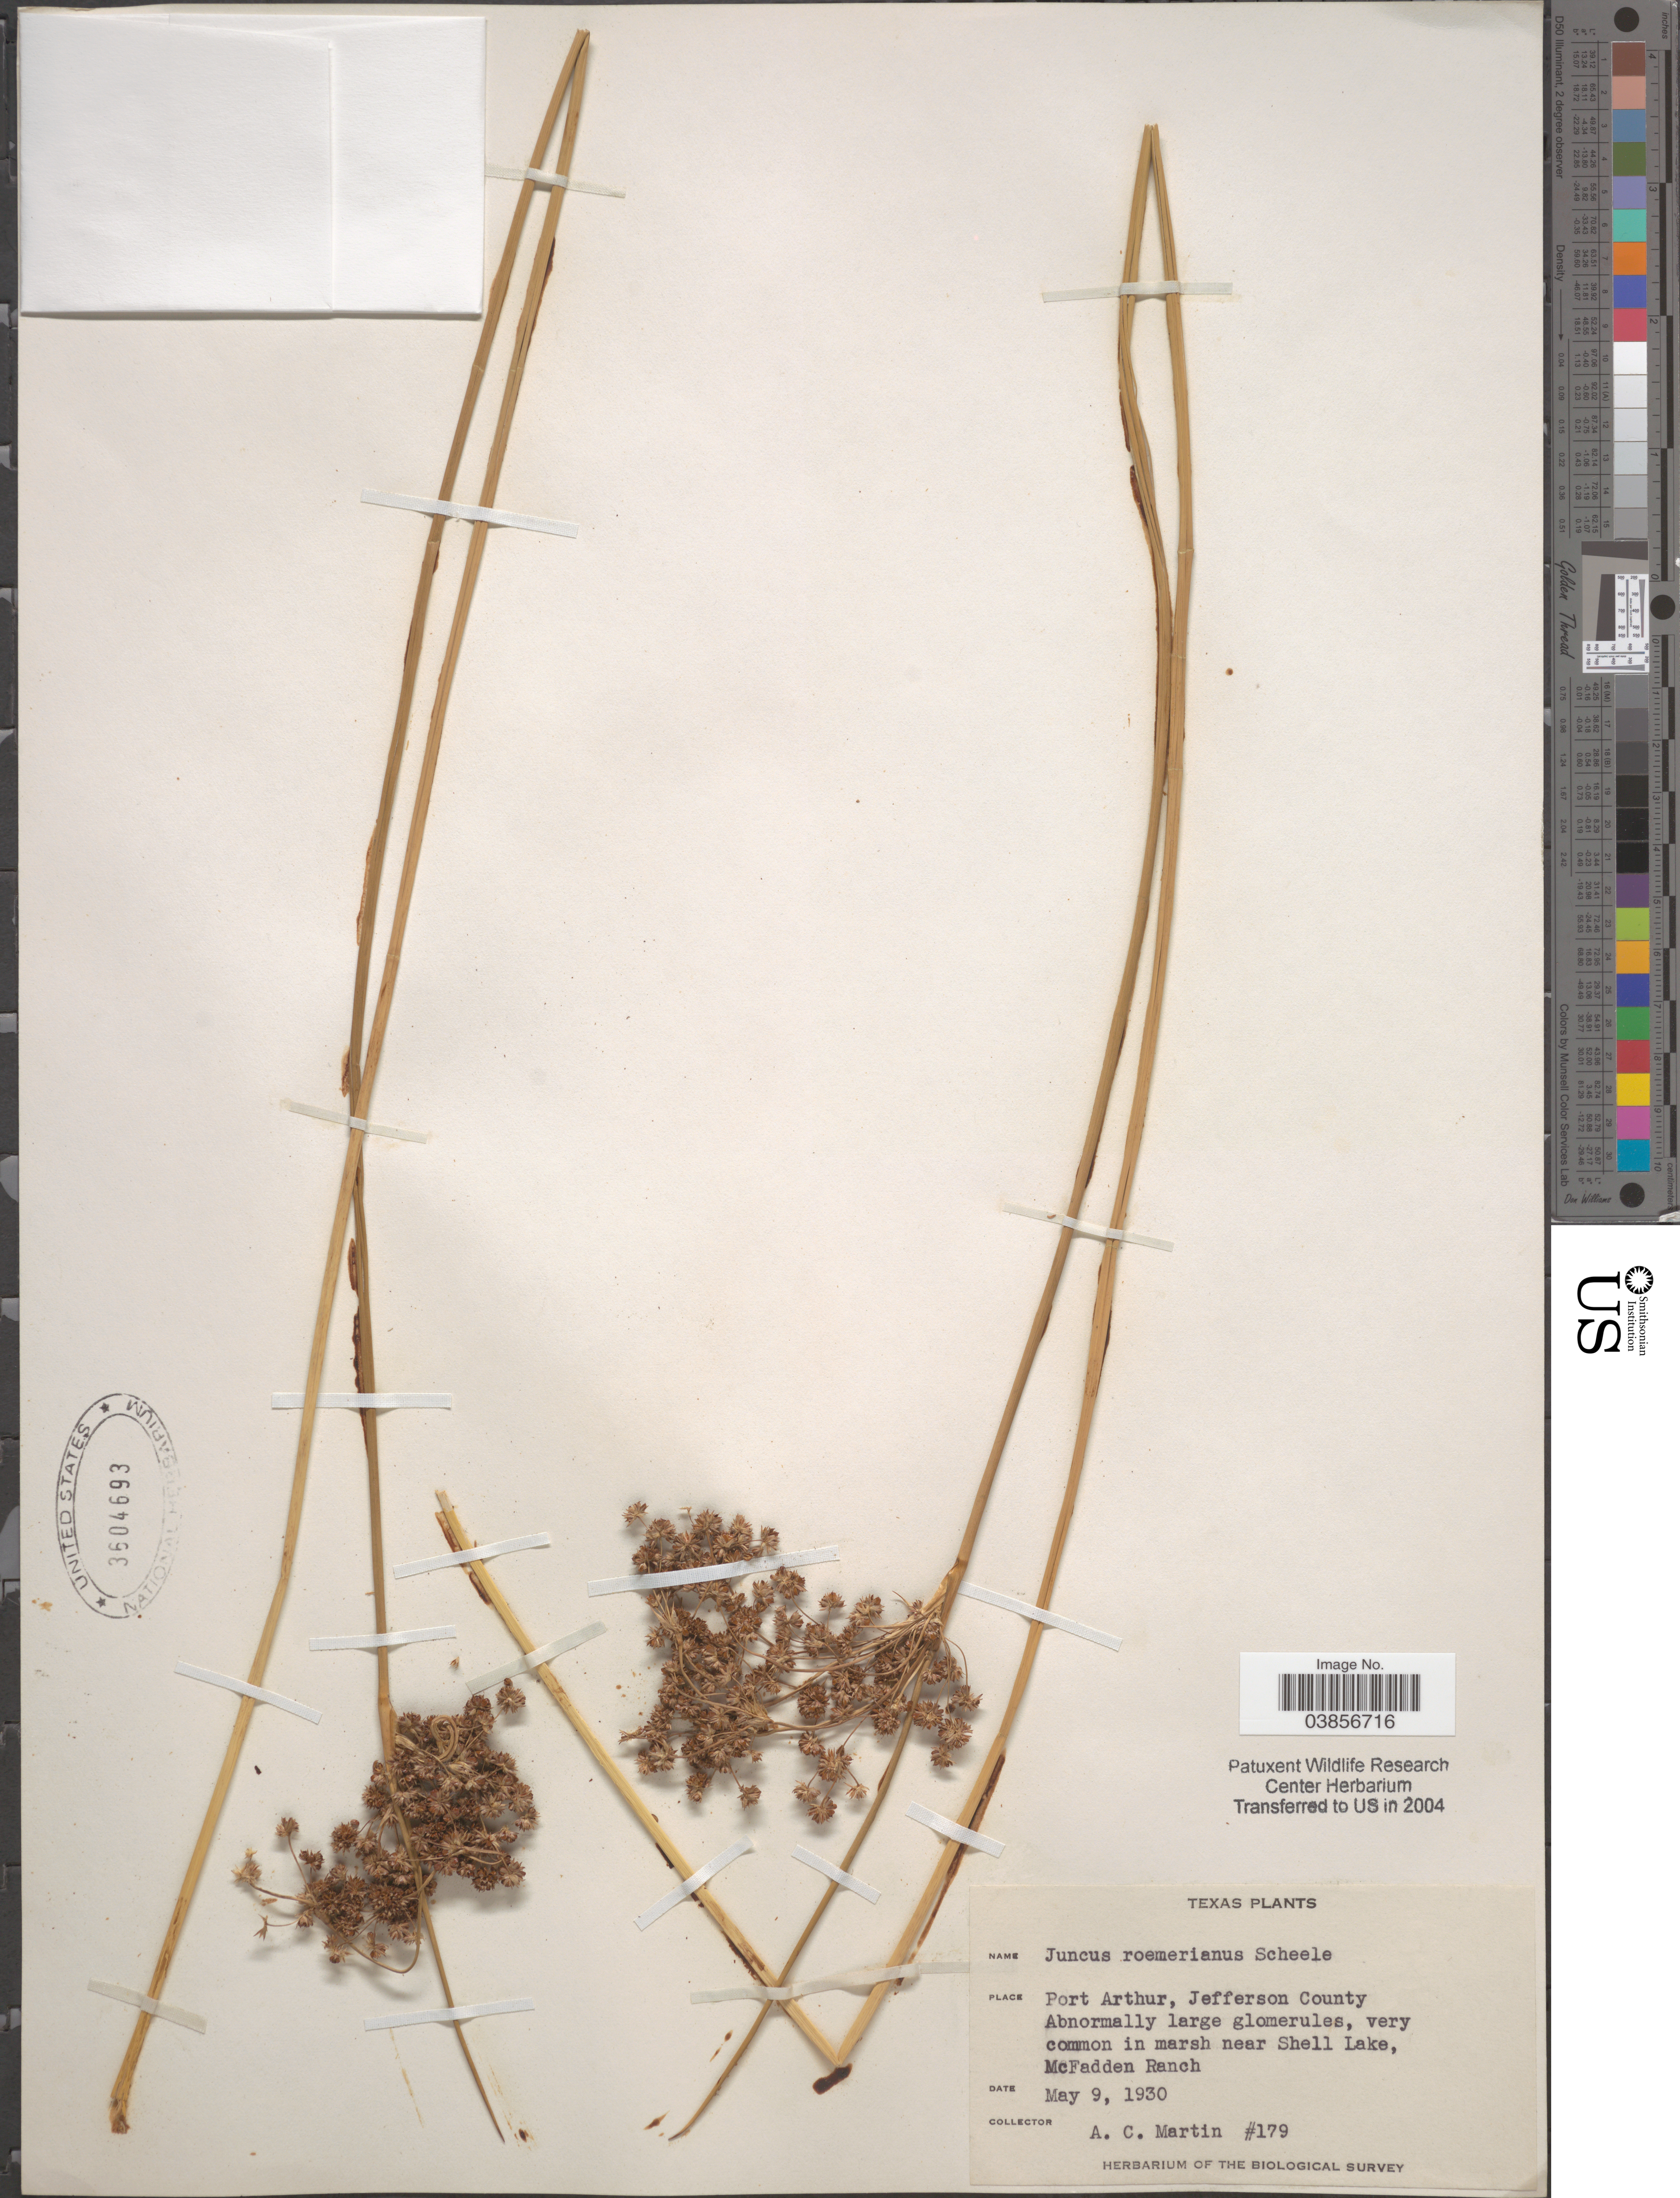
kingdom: Plantae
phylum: Tracheophyta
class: Liliopsida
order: Poales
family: Juncaceae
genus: Juncus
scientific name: Juncus roemerianus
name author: Scheele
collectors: A. C. Martin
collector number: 179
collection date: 1930-05-09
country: United States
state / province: Texas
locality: Port Arthur, Jefferson County. Near Shell Lake, McFadden Ranch.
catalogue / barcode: US 3604693